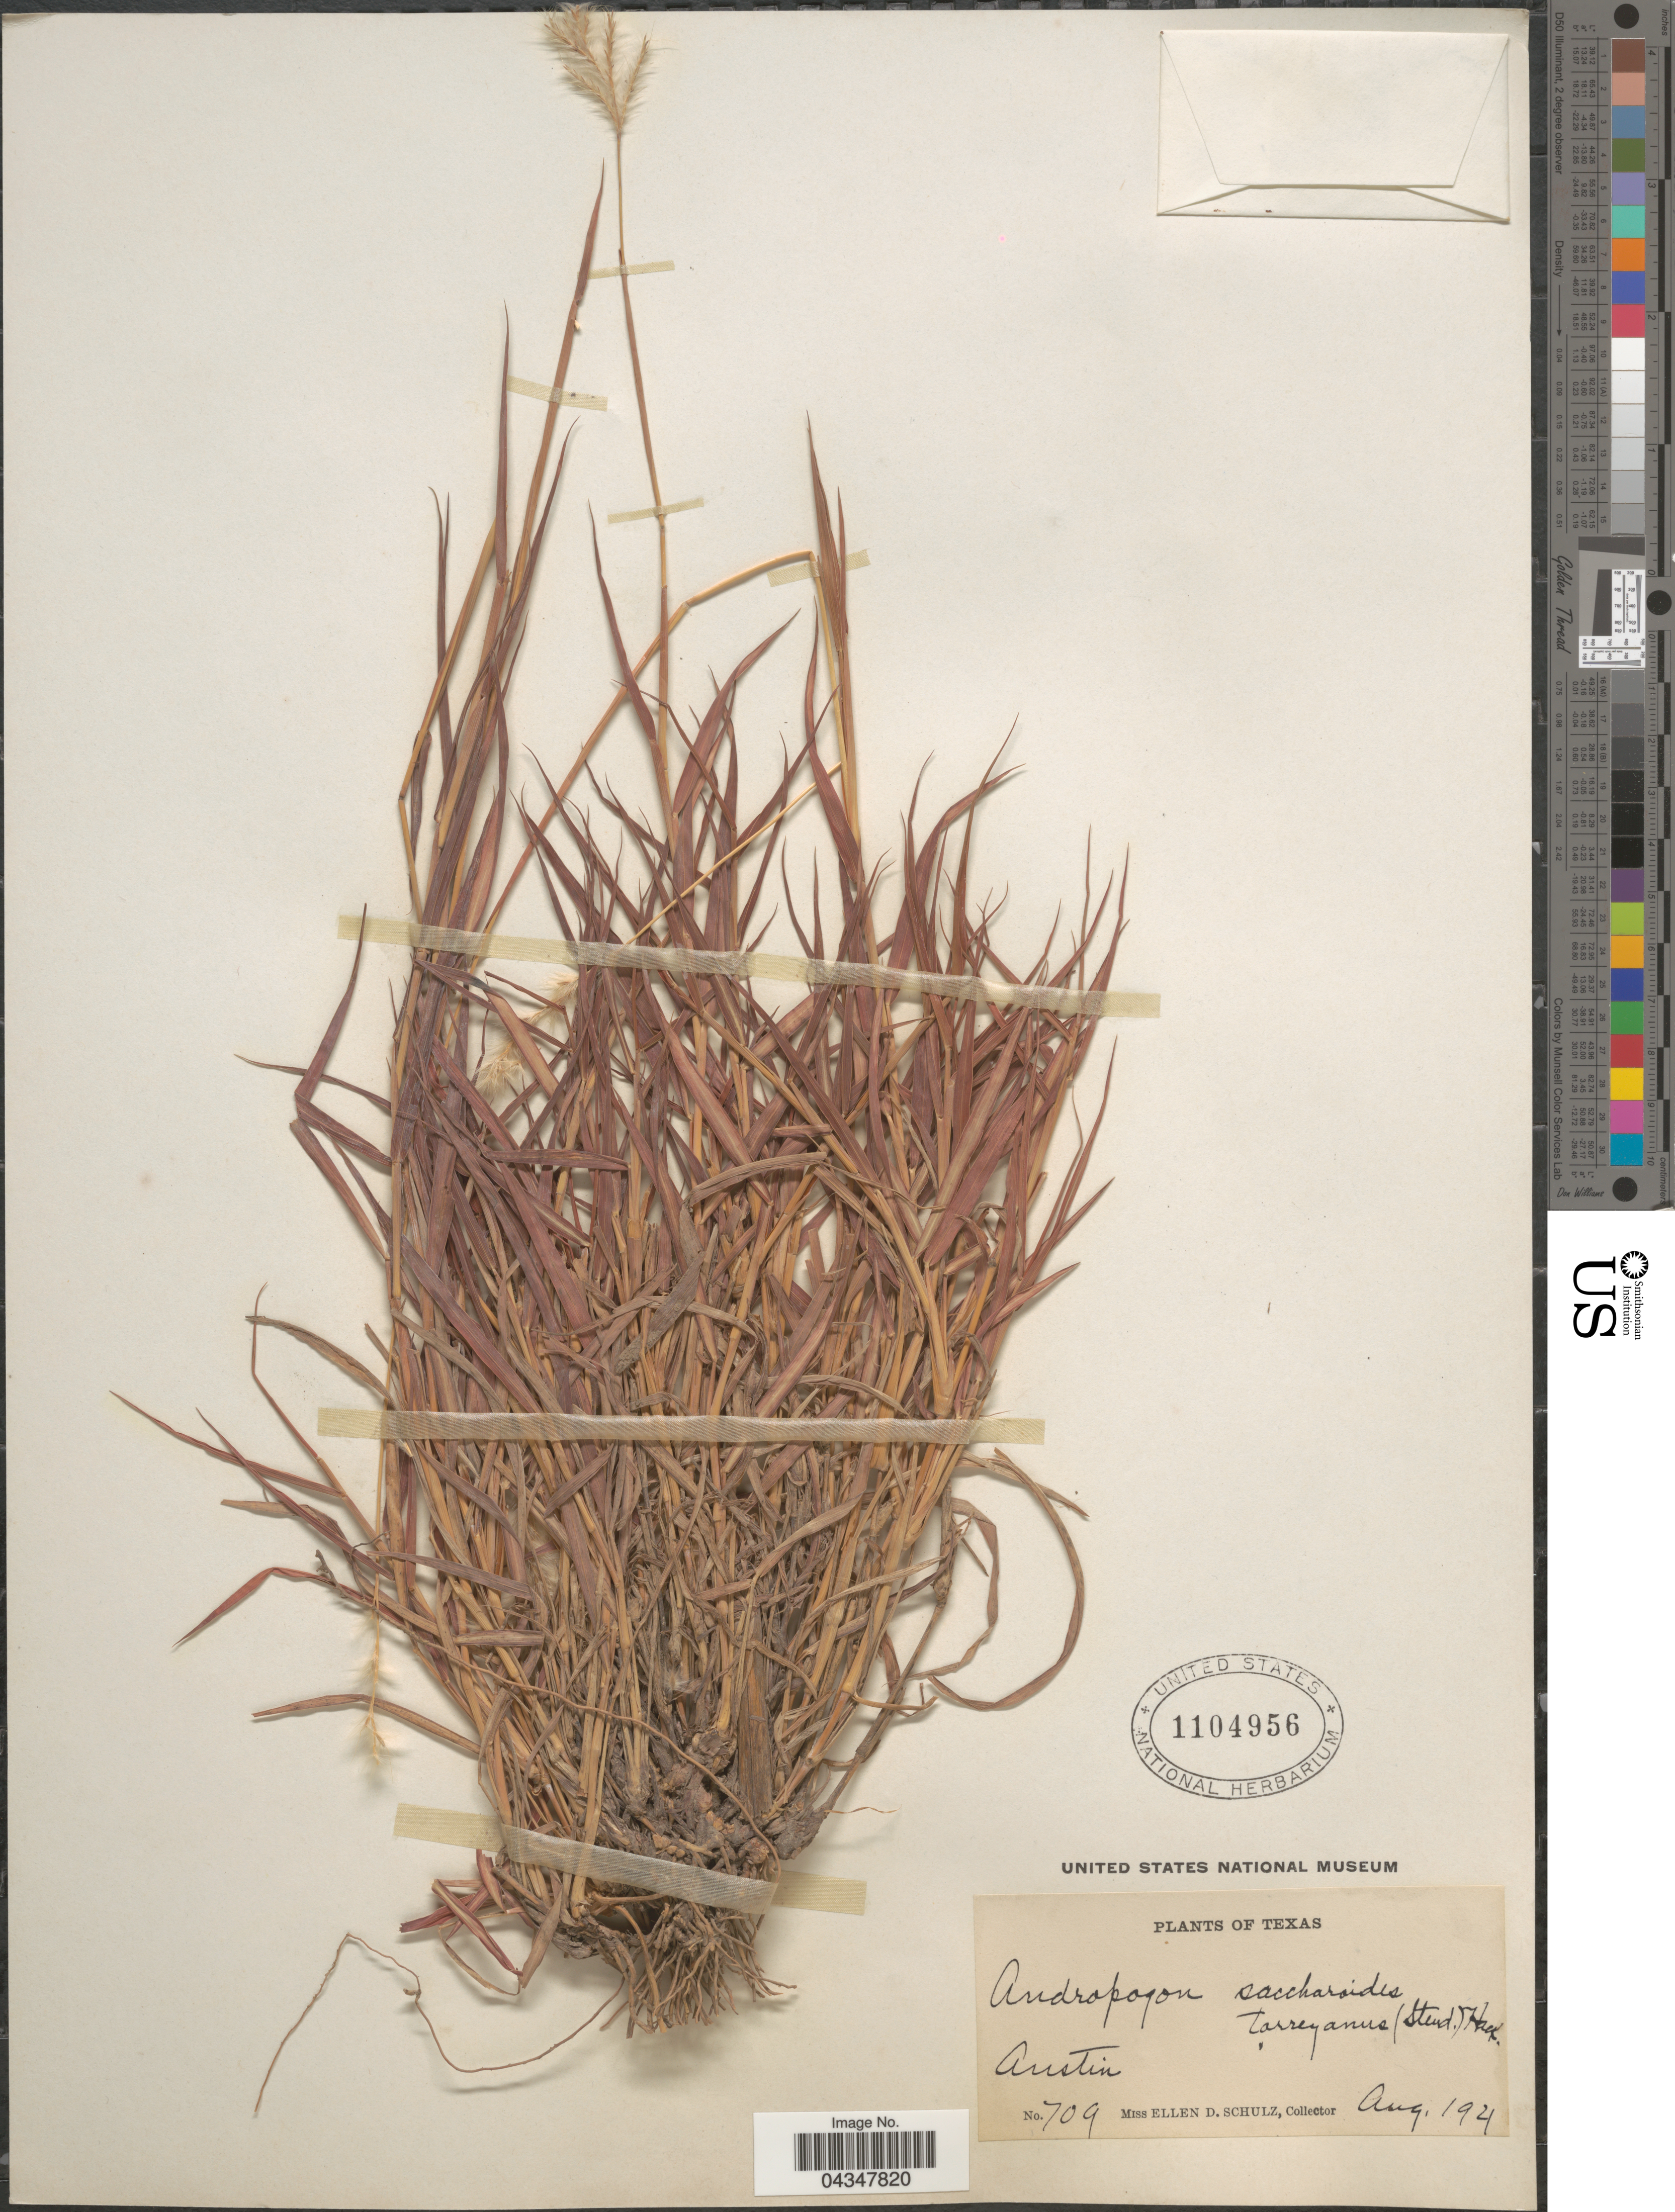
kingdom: Plantae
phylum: Tracheophyta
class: Liliopsida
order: Poales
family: Poaceae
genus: Bothriochloa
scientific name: Bothriochloa saccharoides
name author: (Sw.) Rydb.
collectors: E. D. Schulz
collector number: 709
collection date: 1921-08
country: United States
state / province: Texas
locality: Austin.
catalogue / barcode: US 1104956